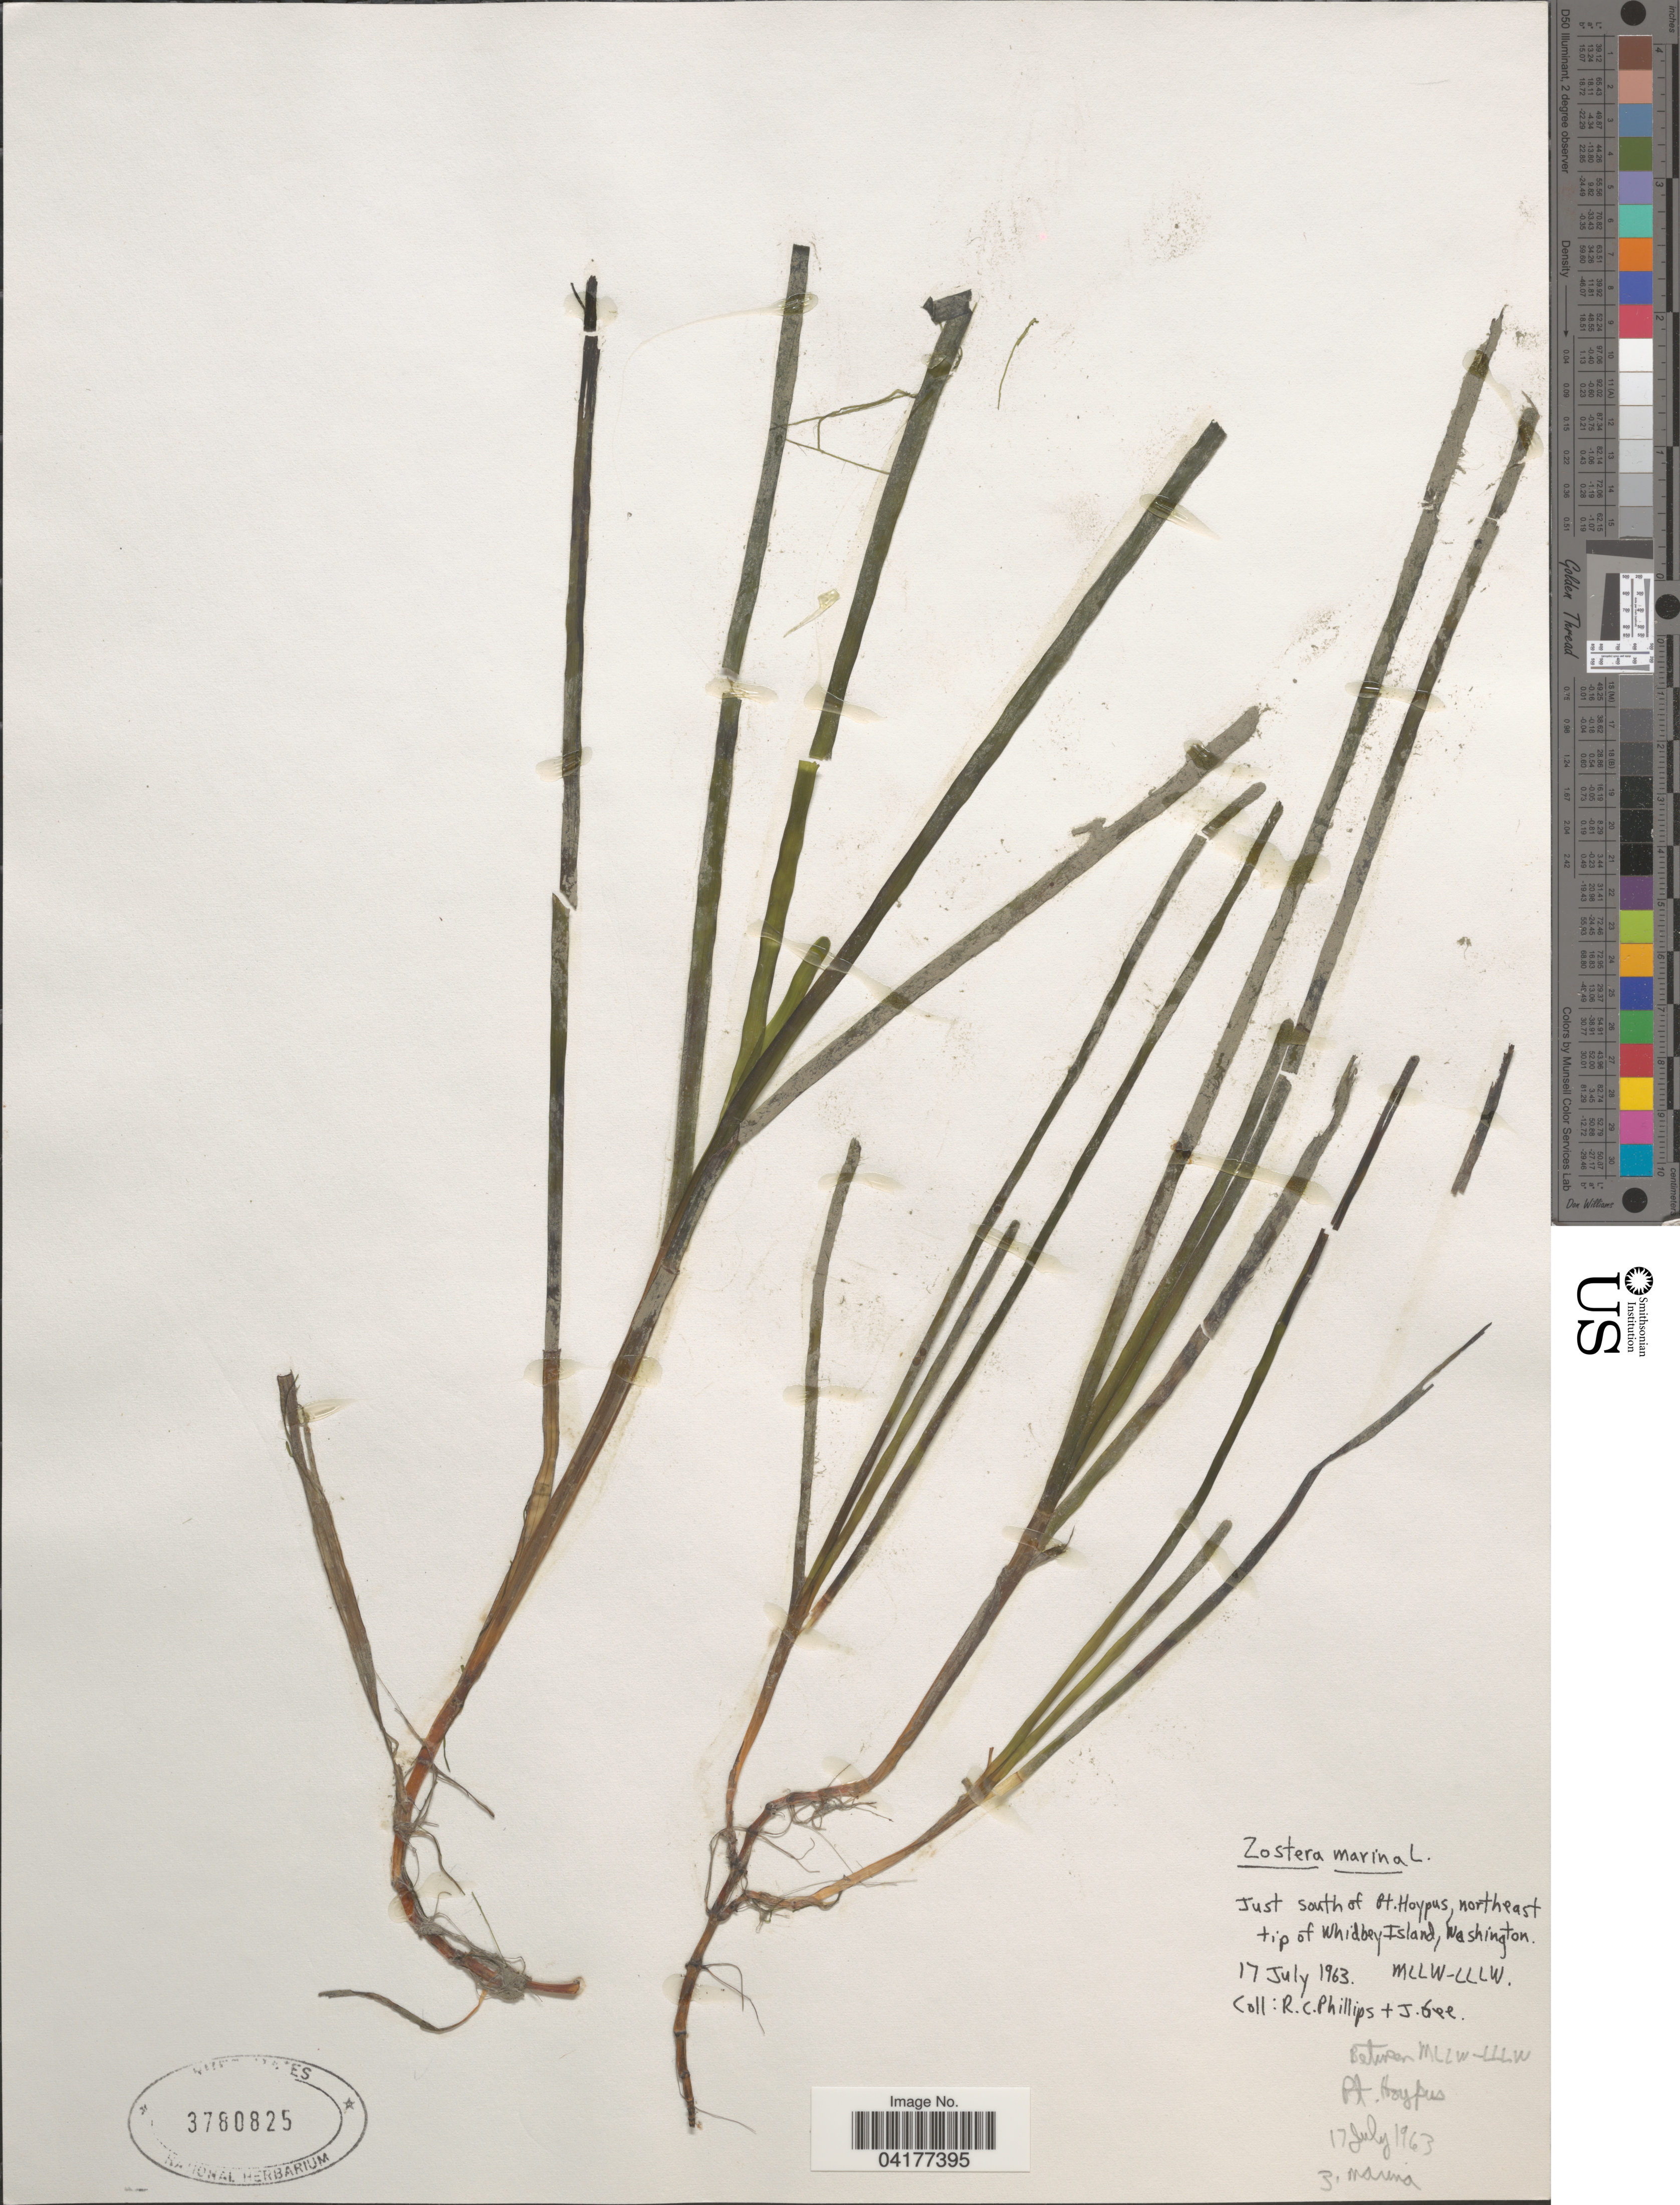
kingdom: Plantae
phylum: Tracheophyta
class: Liliopsida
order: Alismatales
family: Zosteraceae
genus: Zostera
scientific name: Zostera marina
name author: L.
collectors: R. C. Phillips & J. Gee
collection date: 1963-07-17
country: United States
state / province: Washington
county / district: Island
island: Whidbey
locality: Just south of Pt. Hoypus, northeast tip of Whidbey Island. MLLW-LLLW.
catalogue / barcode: US 3780825